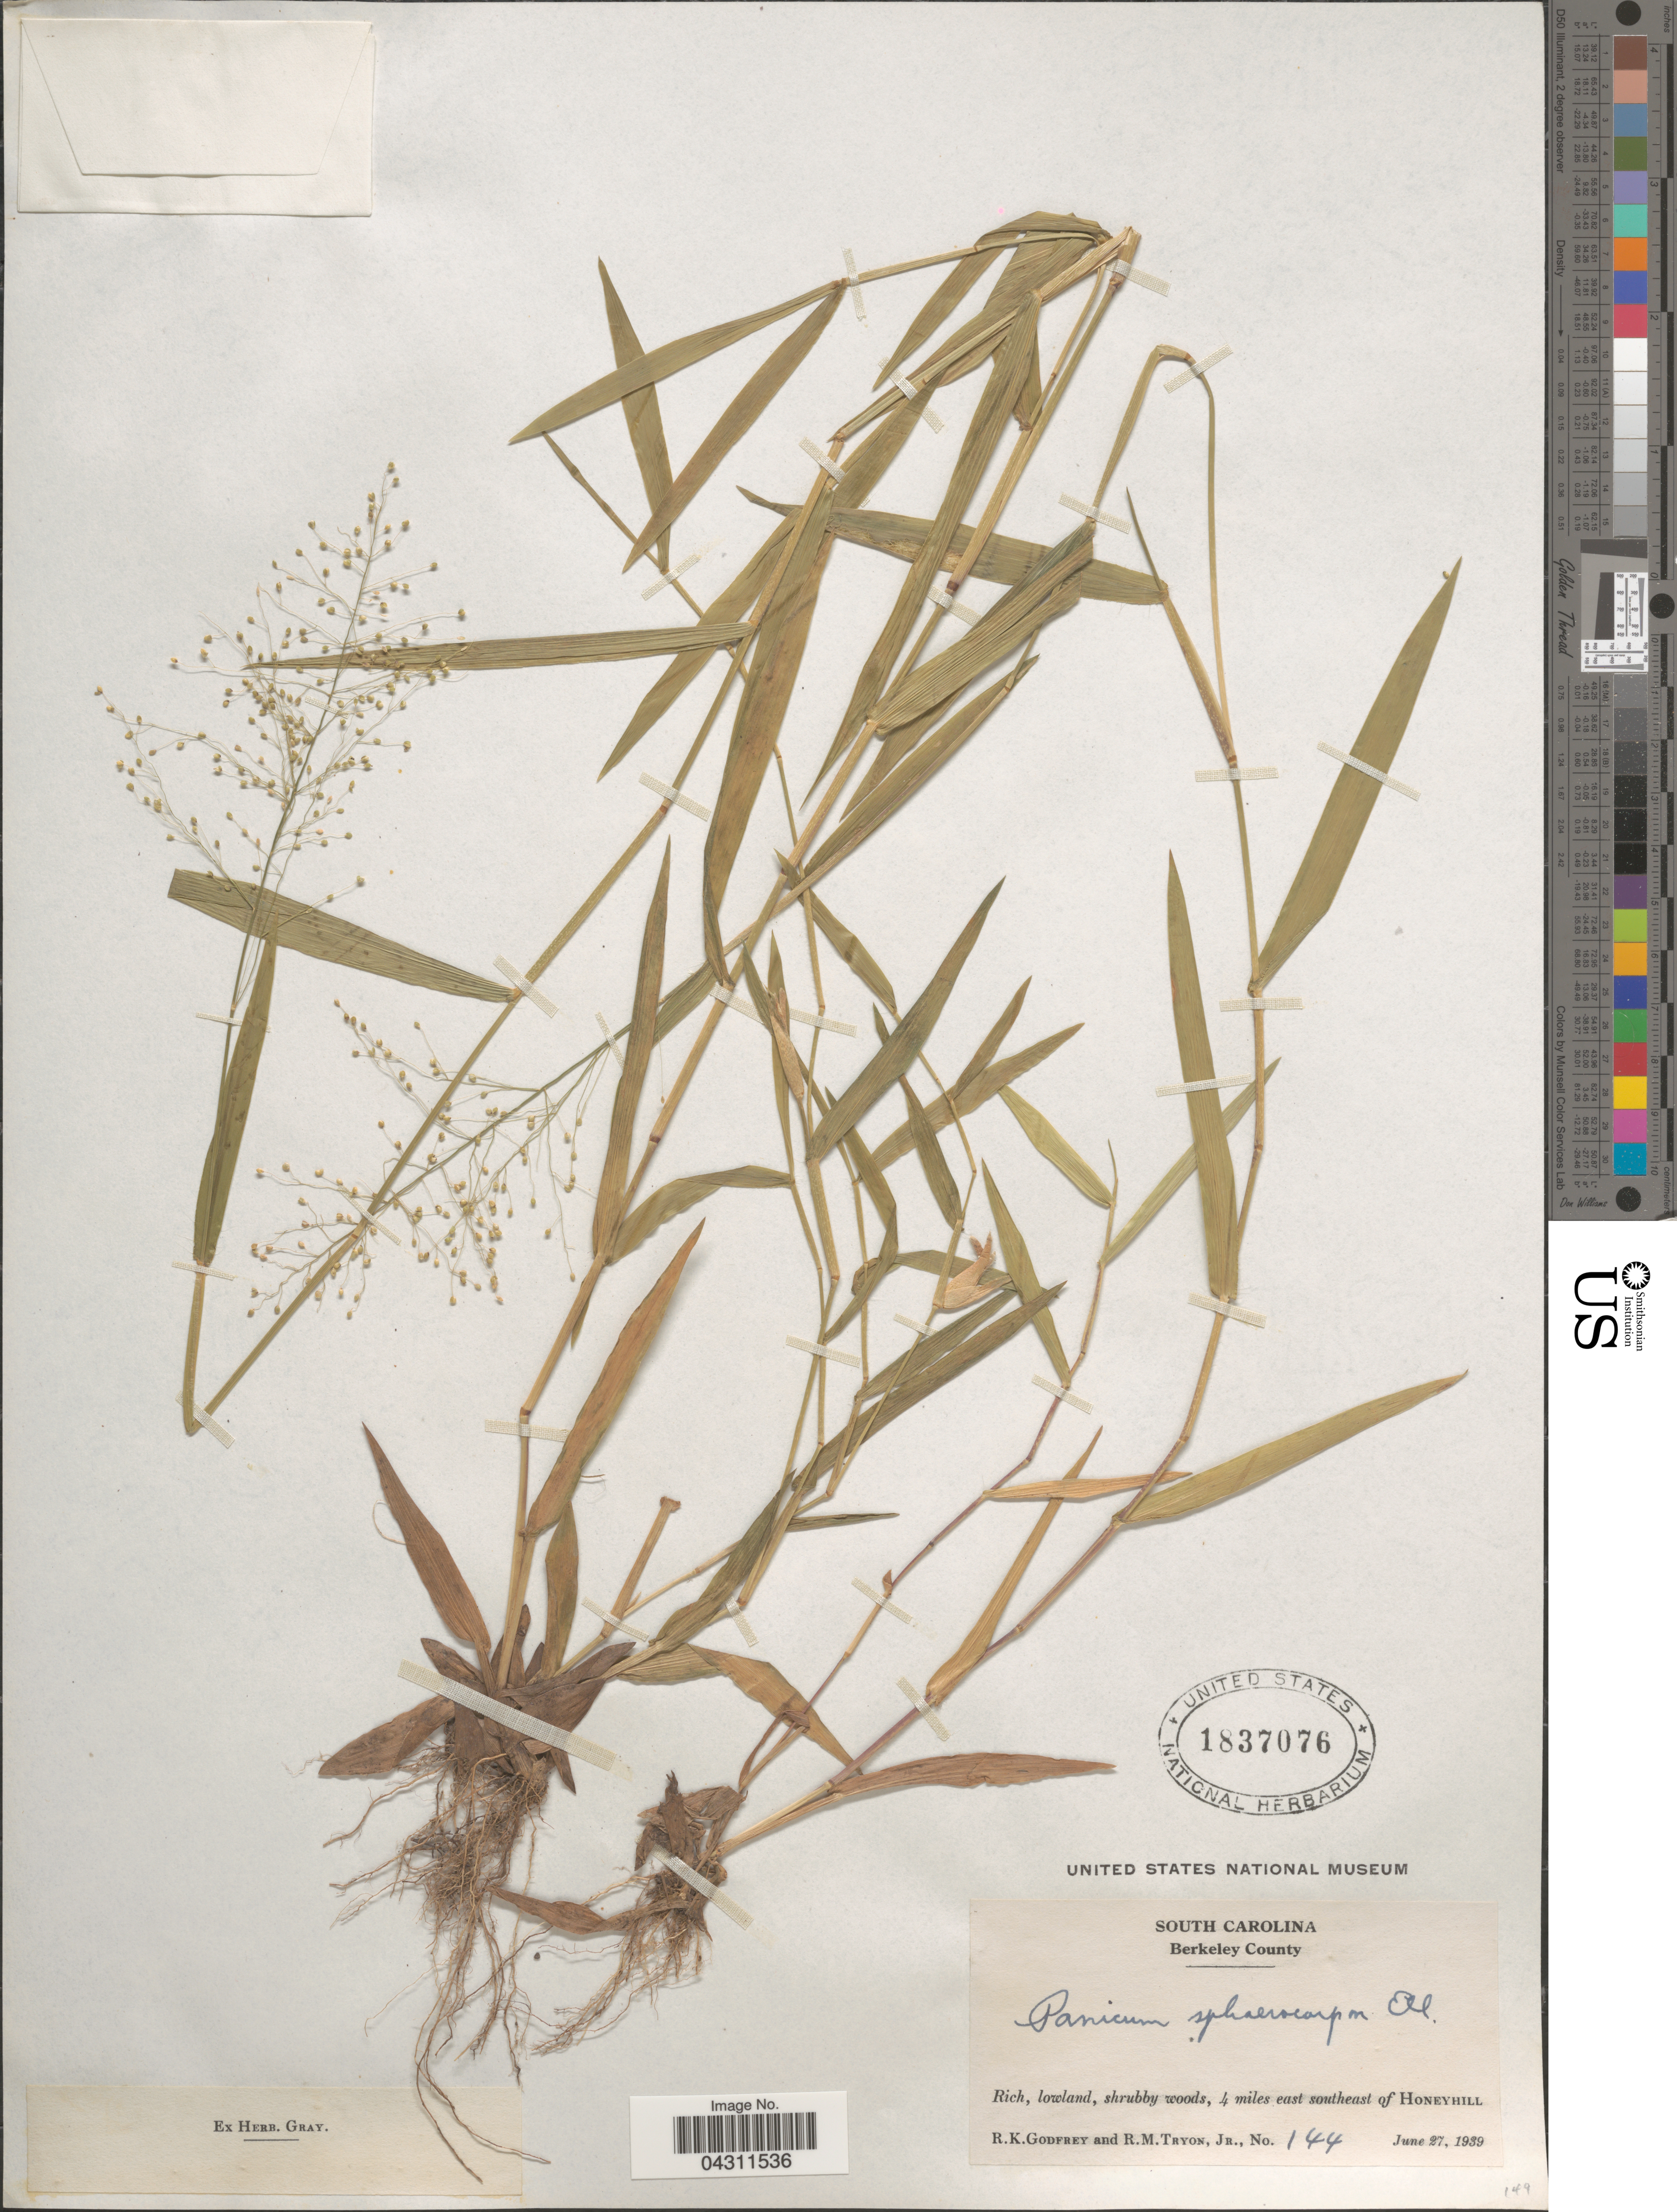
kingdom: Plantae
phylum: Tracheophyta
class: Liliopsida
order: Poales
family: Poaceae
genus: Dichanthelium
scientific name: Dichanthelium sphaerocarpon var. sphaerocarpon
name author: (Elliott) Gould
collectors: R. K. Godfrey & R. Tryon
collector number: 144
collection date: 1939-06-27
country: United States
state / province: South Carolina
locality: Berkeley County. Rich, lowland, shrubby woods, 4 miles east southeast of Honeyhill.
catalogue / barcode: US 1837076